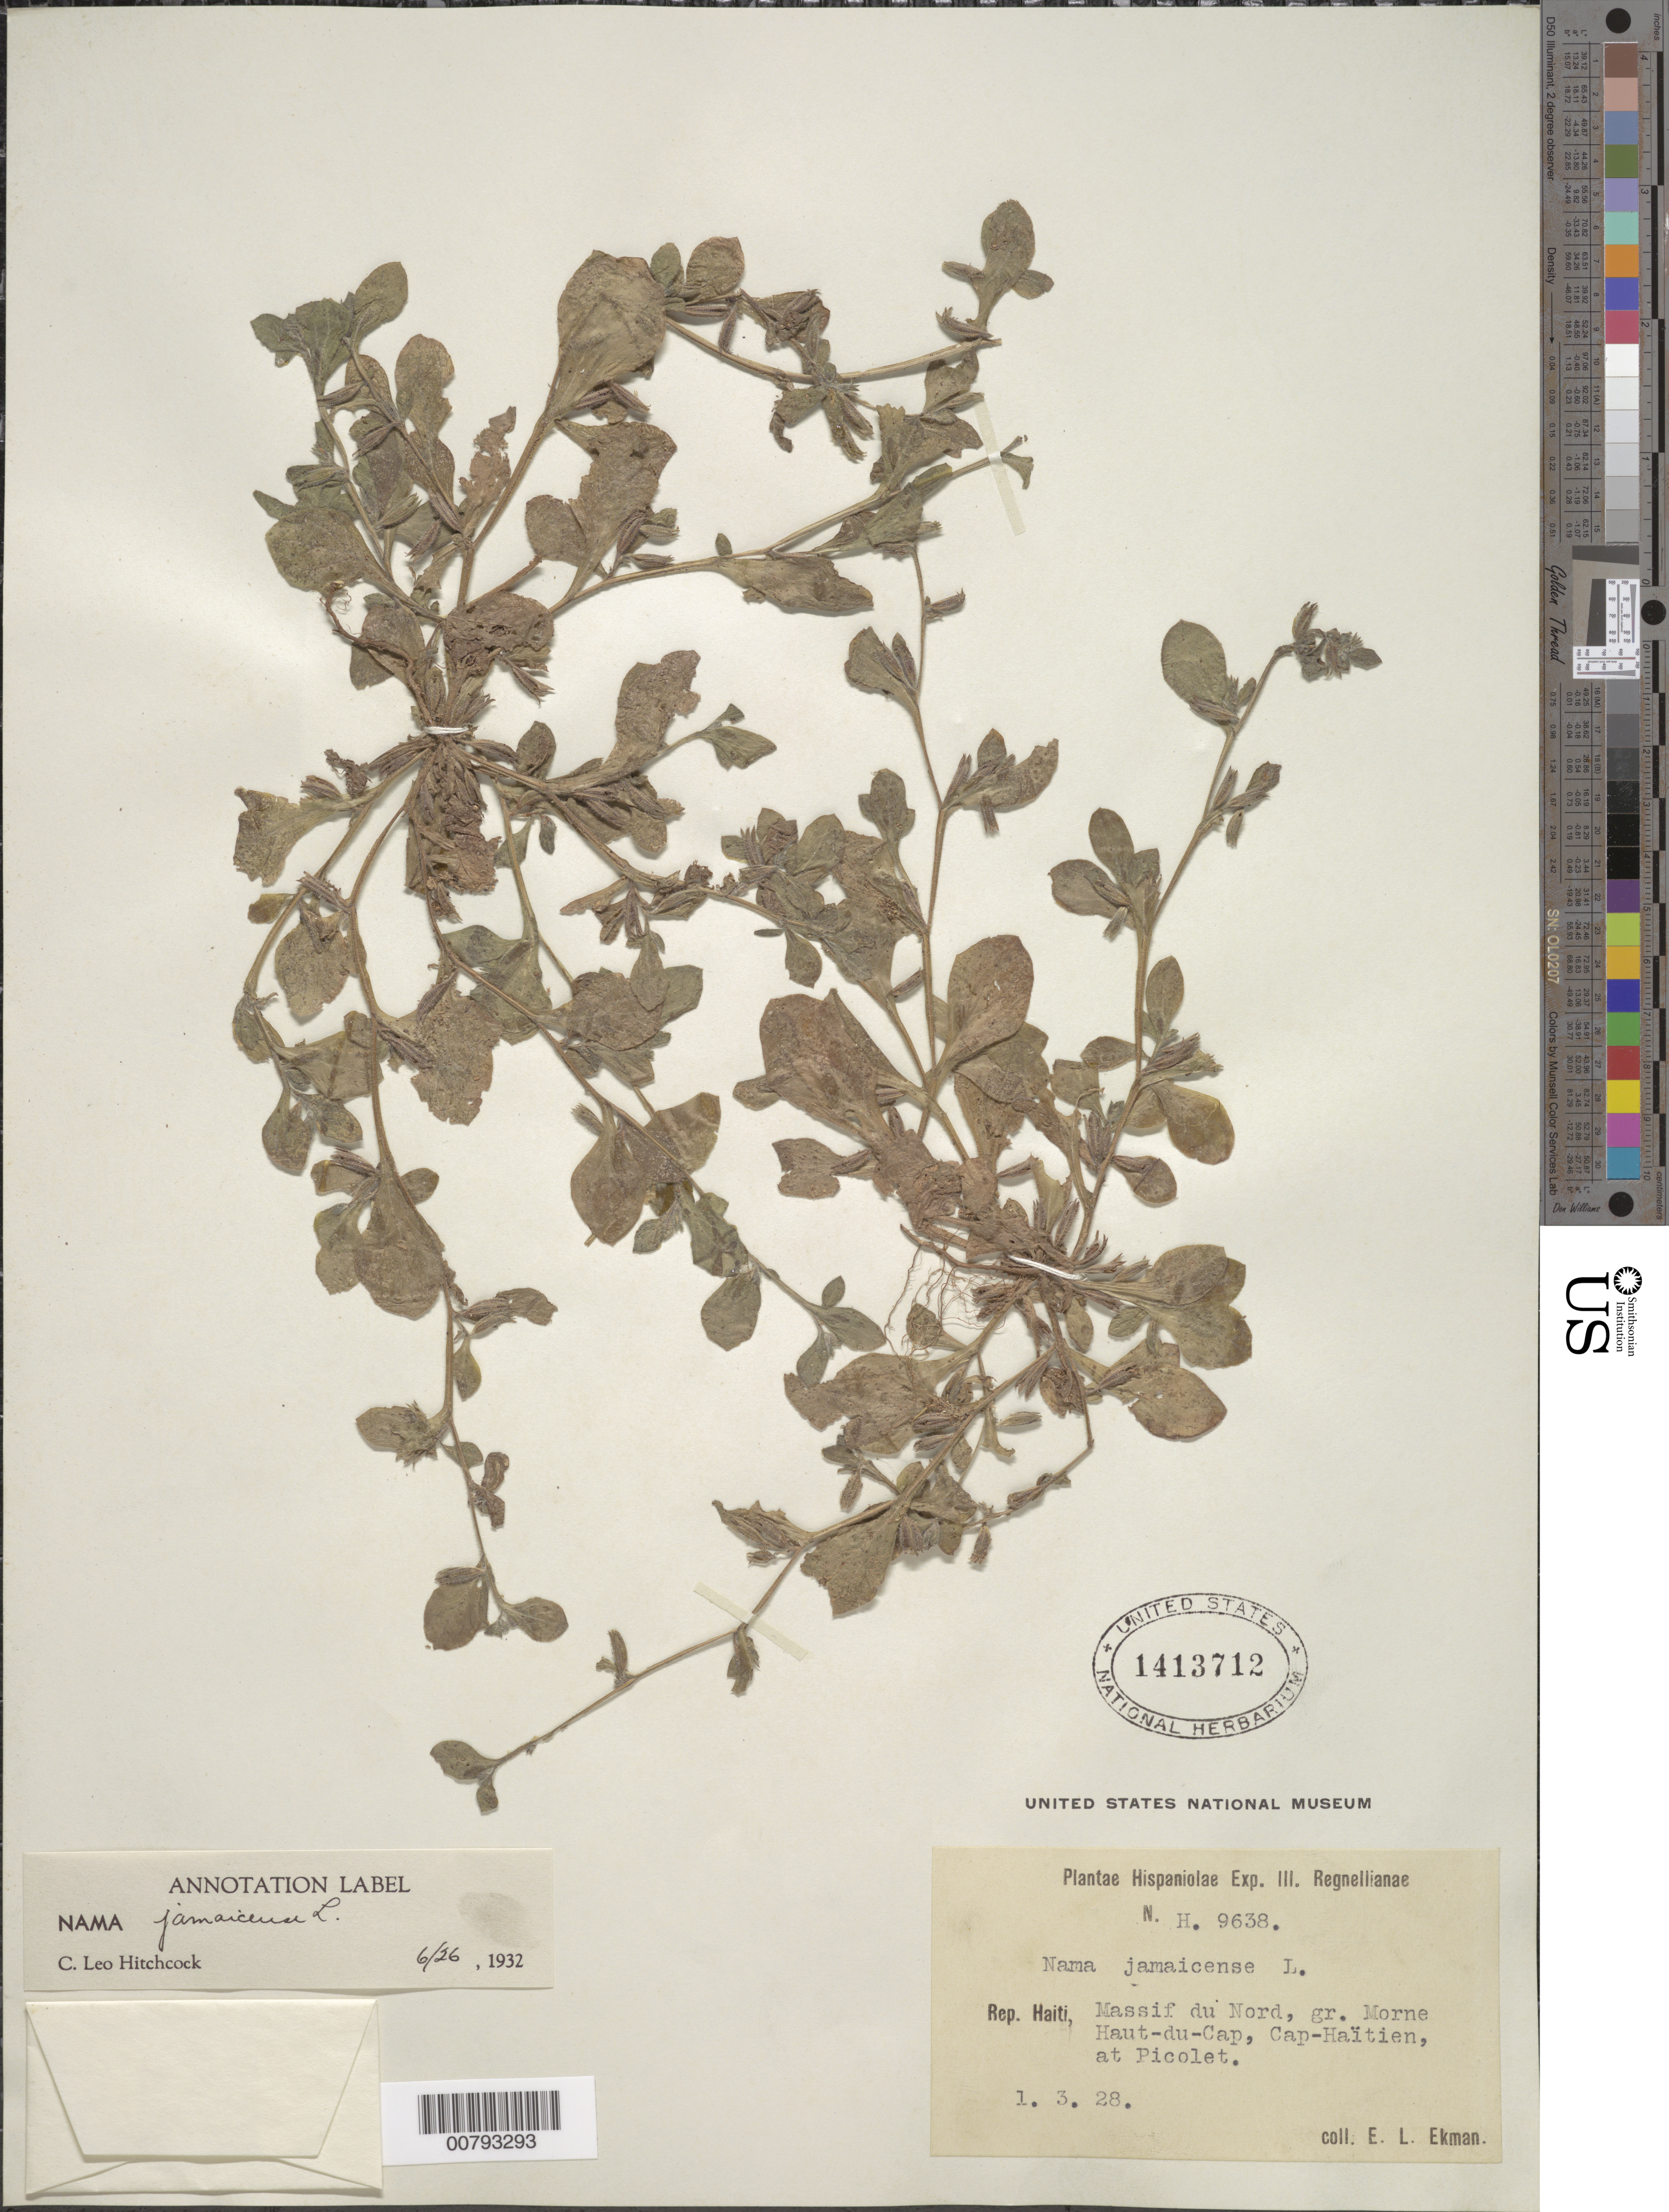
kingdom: Plantae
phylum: Tracheophyta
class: Magnoliopsida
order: Boraginales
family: Namaceae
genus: Nama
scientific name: Nama jamaicensis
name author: L.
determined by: Hitchcock, C. L.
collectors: E. L. Ekman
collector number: H 9638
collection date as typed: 01 Mar 1928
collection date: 1928-03-01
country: Haiti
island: Hispaniola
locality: Massif du Nord, gr. Morne Haut-du-Cap, Cap-Haïtien, at Picolet.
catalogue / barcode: US 1413712